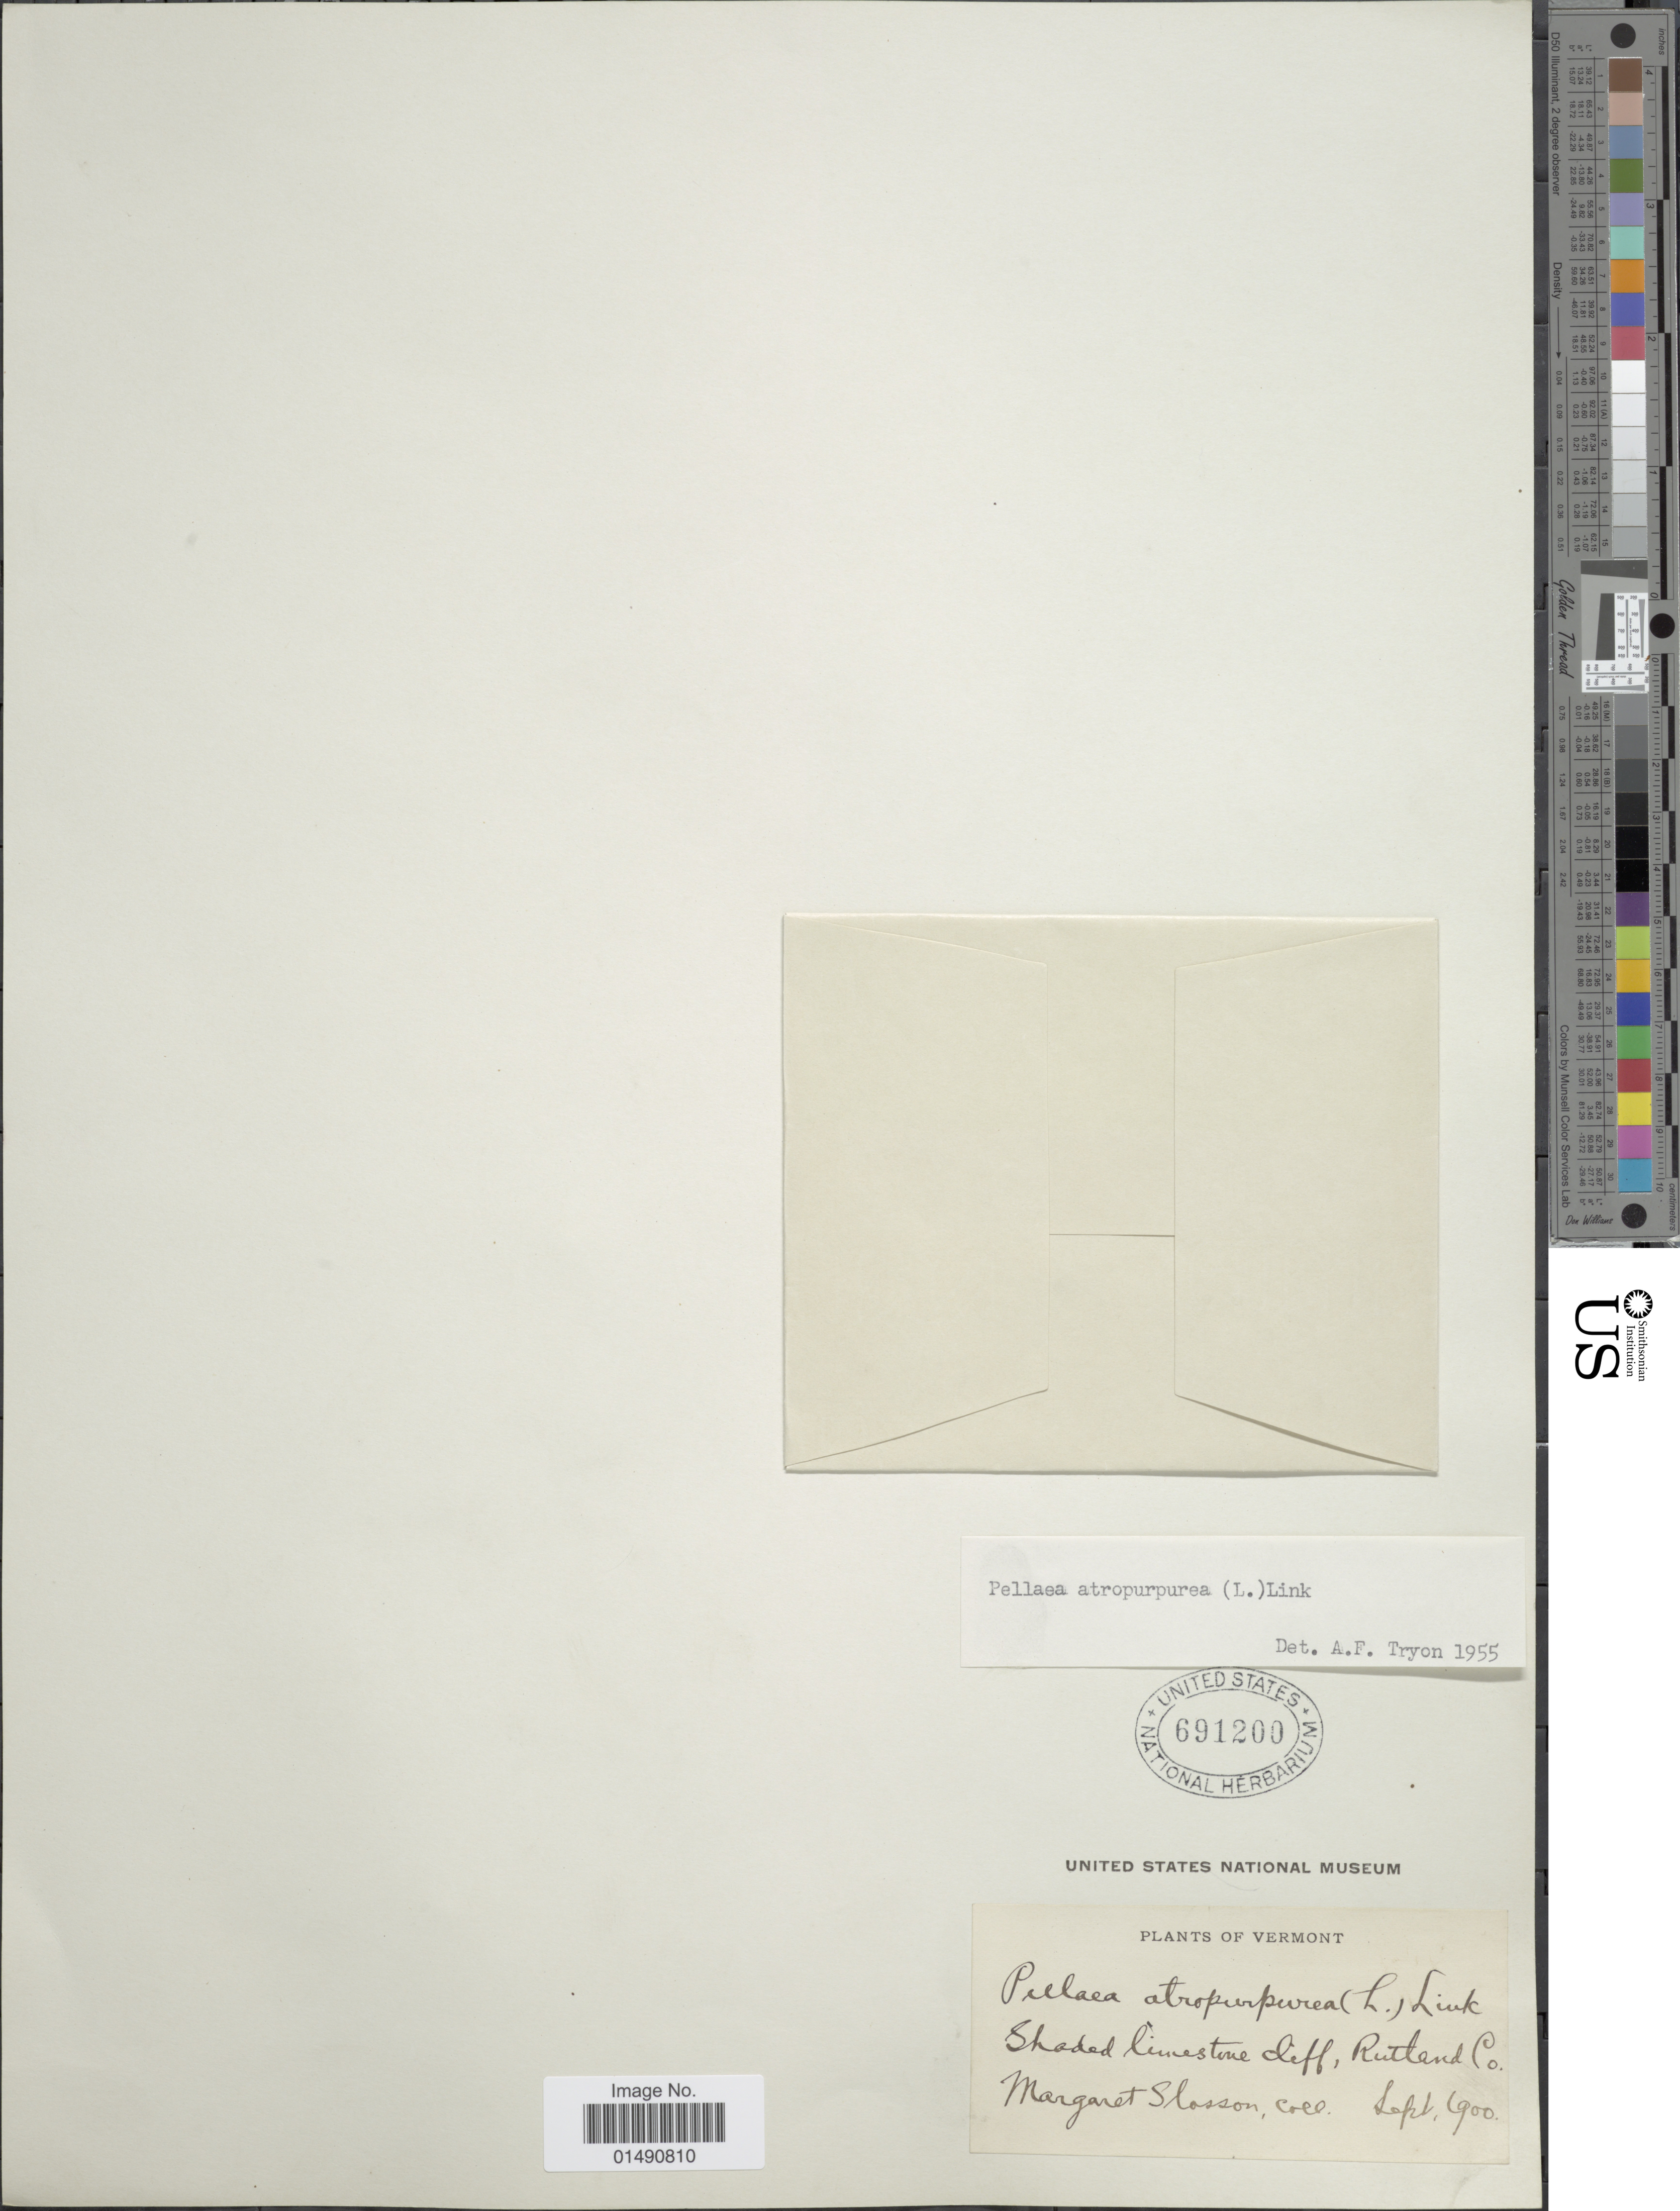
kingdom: Plantae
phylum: Tracheophyta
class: Polypodiopsida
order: Polypodiales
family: Pteridaceae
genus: Pellaea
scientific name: Pellaea atropurpurea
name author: (L.) Link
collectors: M. Slosson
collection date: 1900-09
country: United States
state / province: Vermont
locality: Shaded limestone cliff, Rutland Co.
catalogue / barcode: US 691200